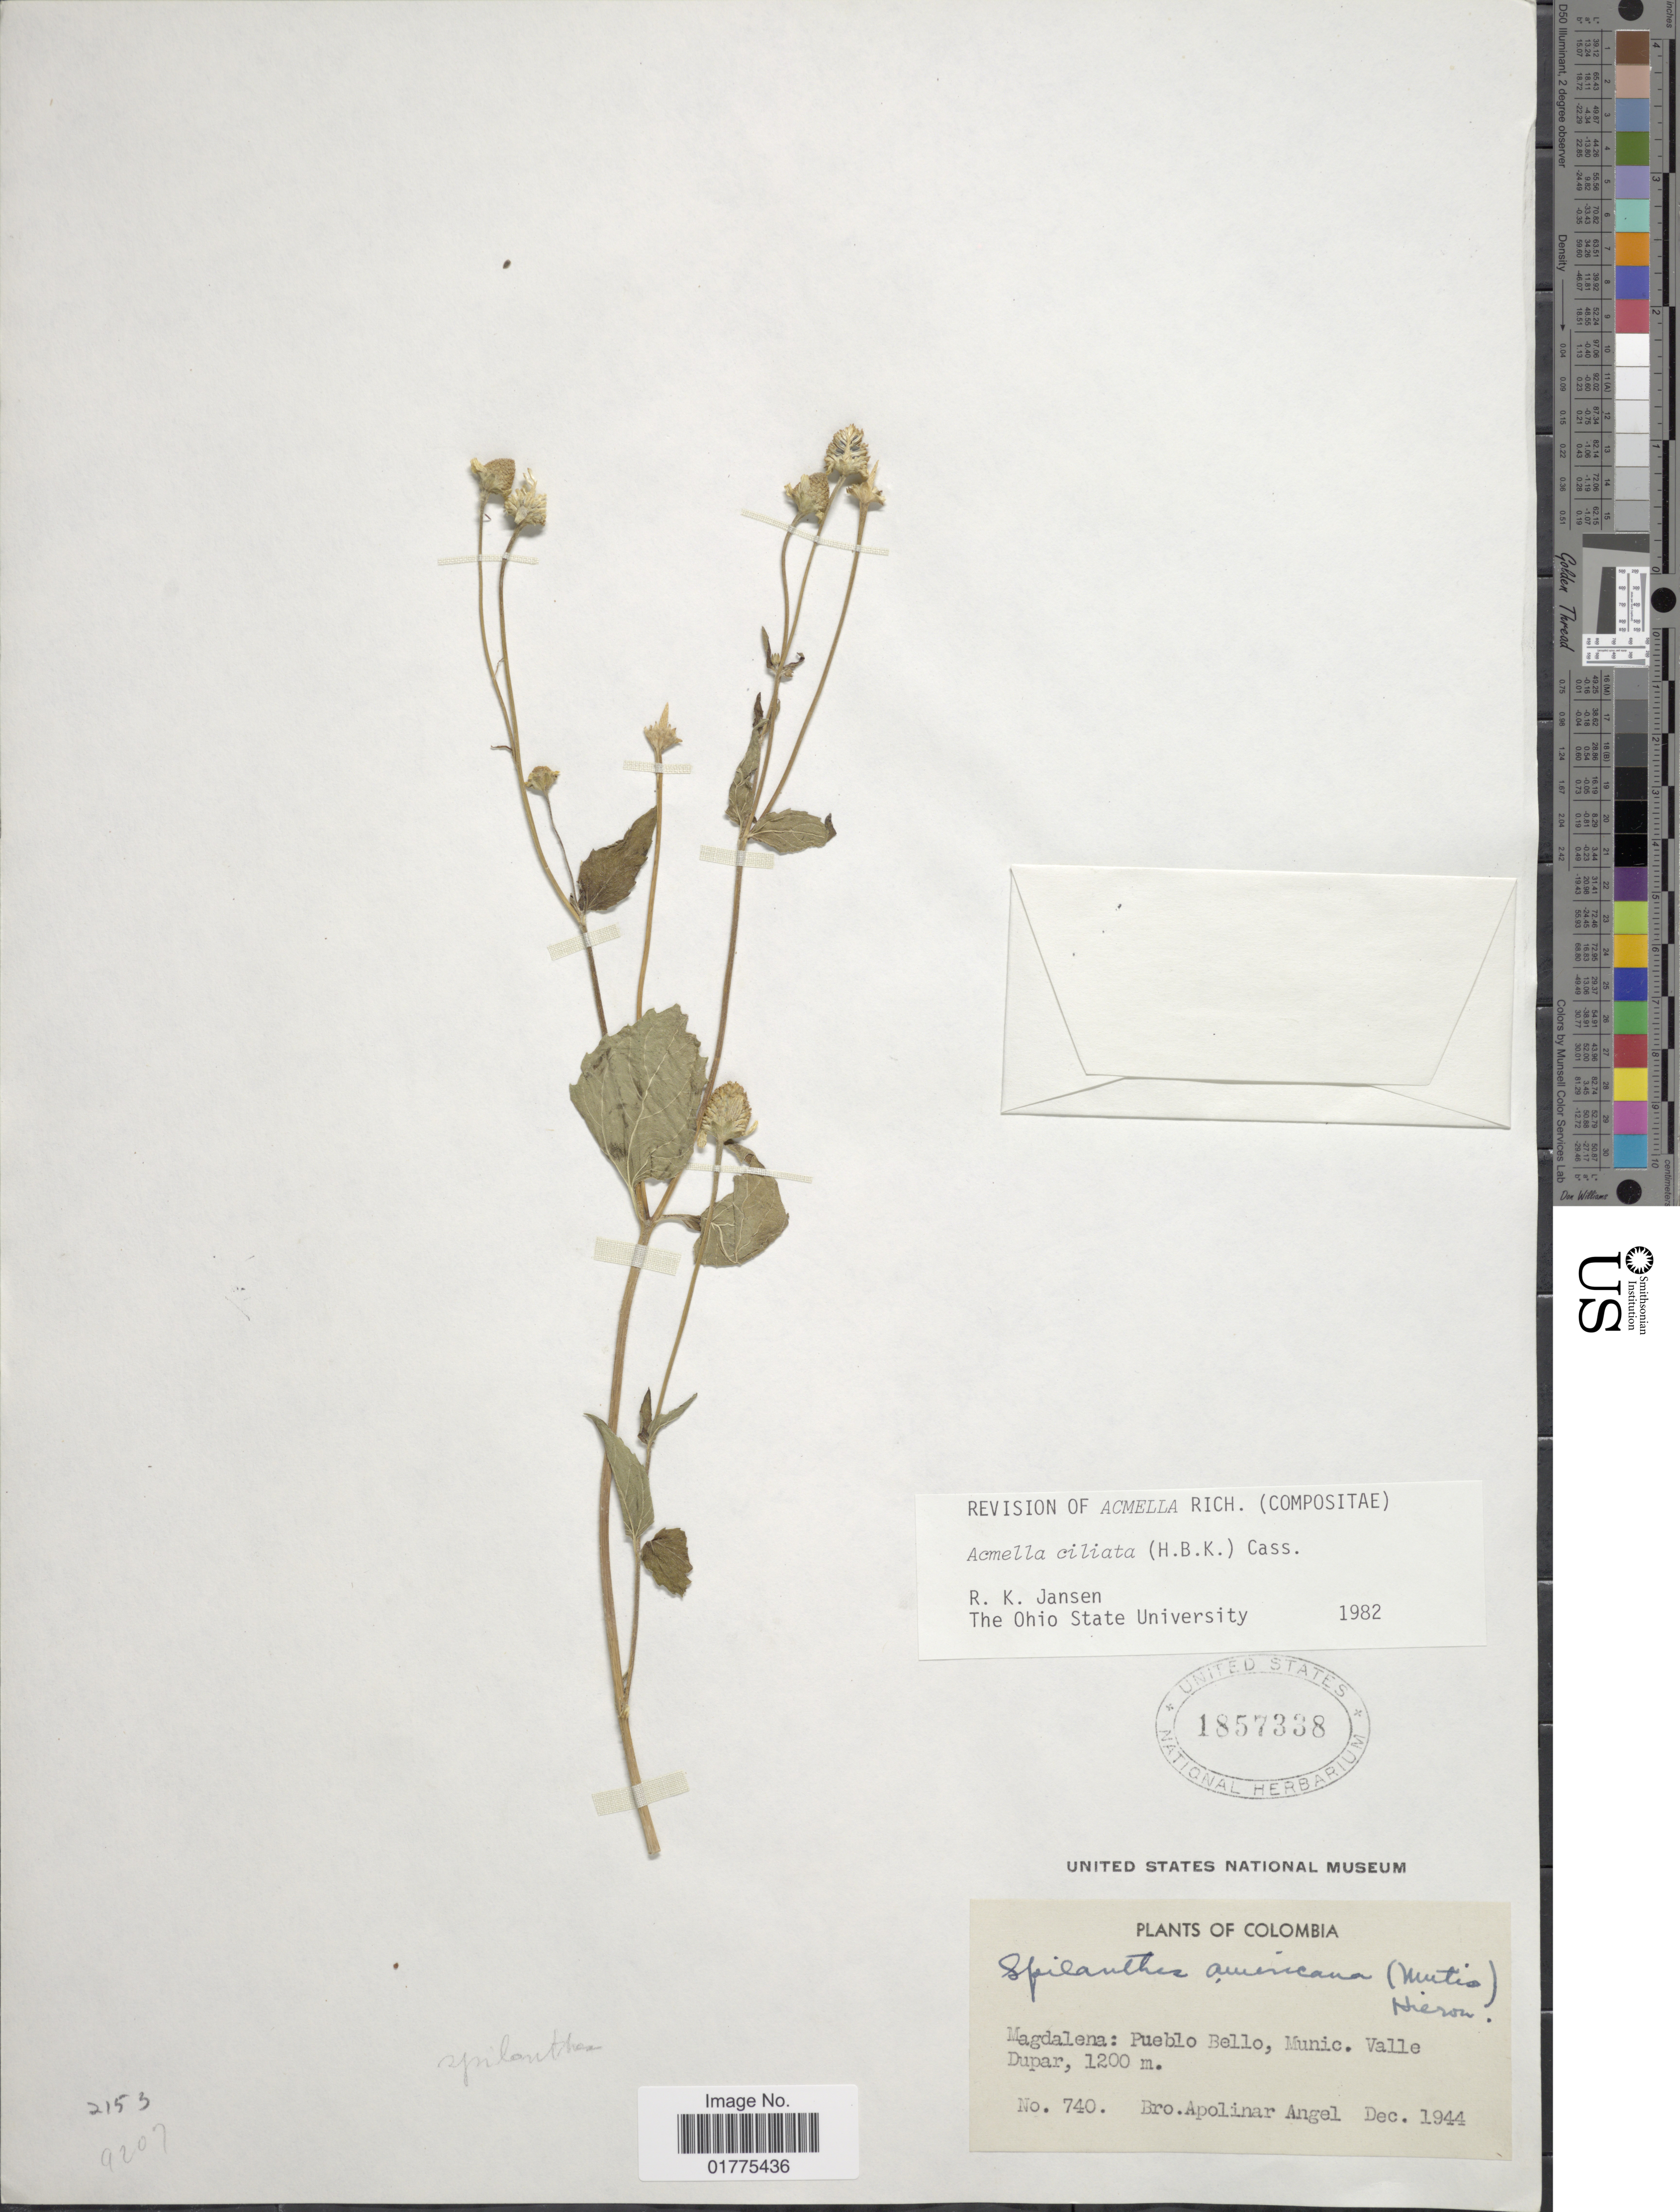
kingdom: Plantae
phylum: Tracheophyta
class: Magnoliopsida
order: Asterales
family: Asteraceae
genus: Acmella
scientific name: Acmella ciliata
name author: (Kunth) Cass.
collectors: Bro. Apolinar A.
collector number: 740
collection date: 1944-12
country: Colombia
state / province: Magdalena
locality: Pueblo Bello, Munic. Valle Dupar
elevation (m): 1200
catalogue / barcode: US 1857338